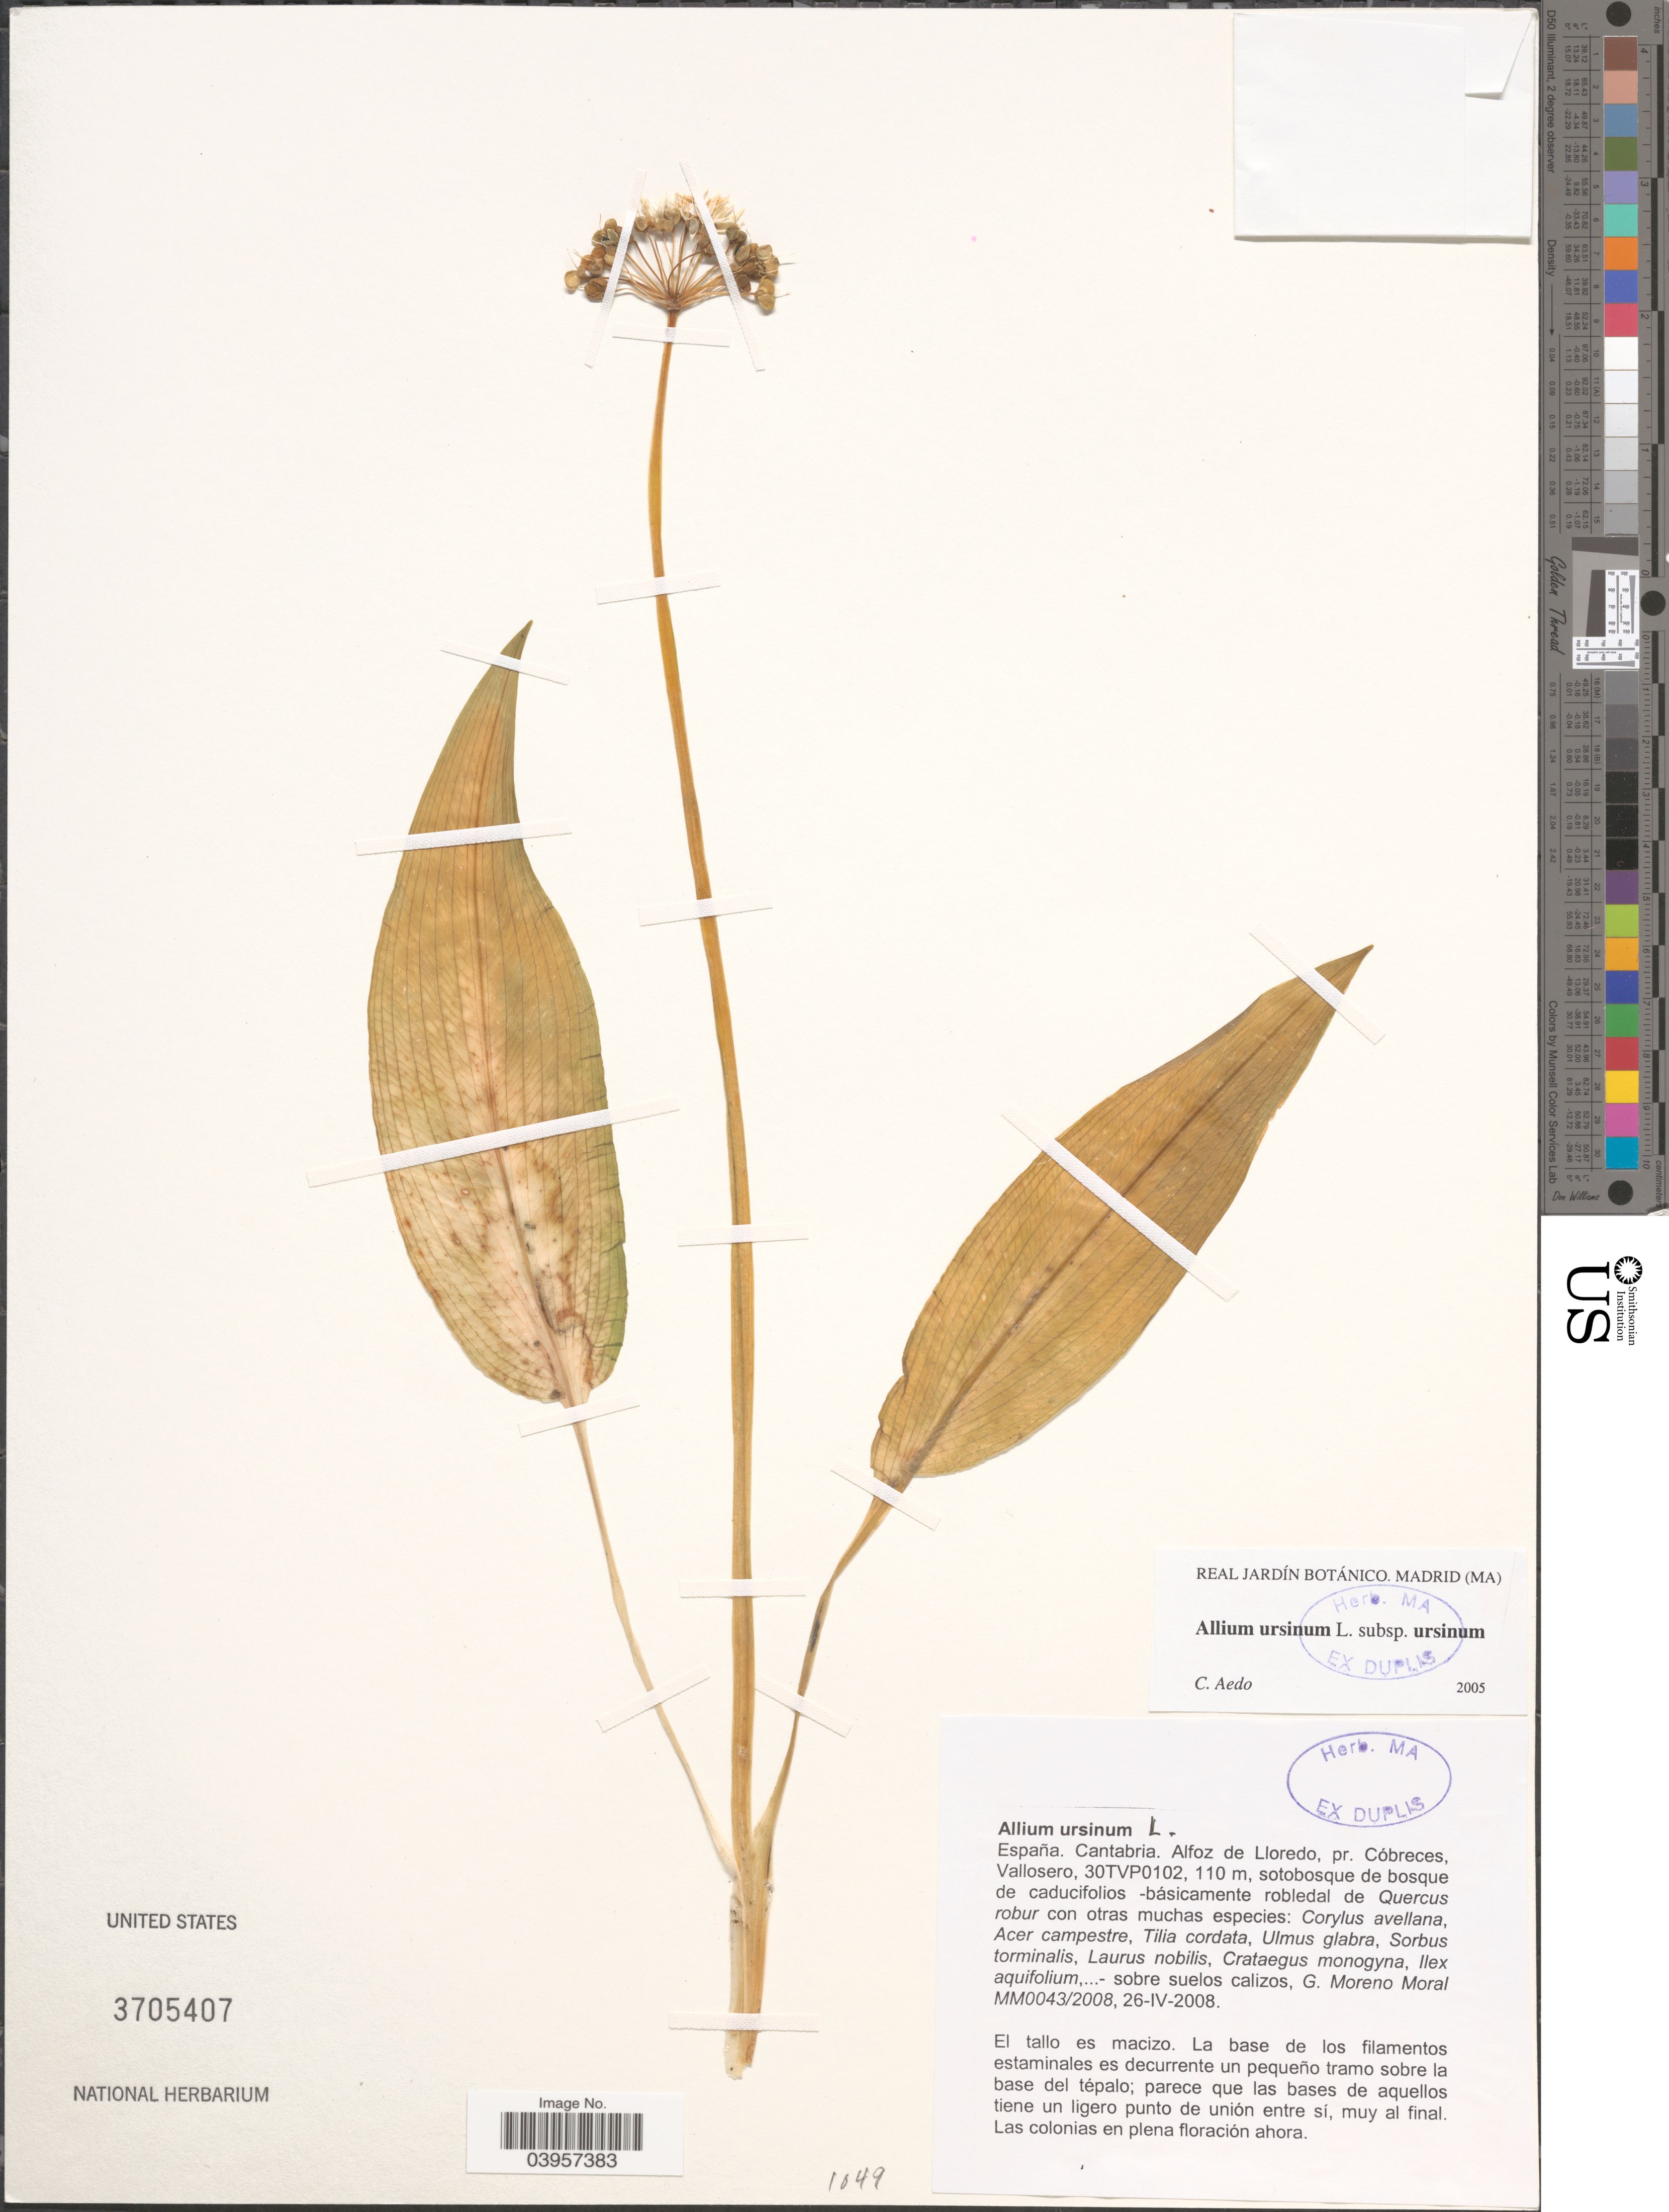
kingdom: Plantae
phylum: Tracheophyta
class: Liliopsida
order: Asparagales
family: Amaryllidaceae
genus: Allium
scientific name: Allium ursinum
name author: L.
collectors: G. Moreno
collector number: MM0043/2008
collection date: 2008-04-26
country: Spain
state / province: Cantabria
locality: Alfoz de Lloredo, pr. Cóbreces, Vallosero, 30TVP0102.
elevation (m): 110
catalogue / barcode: US 3705407